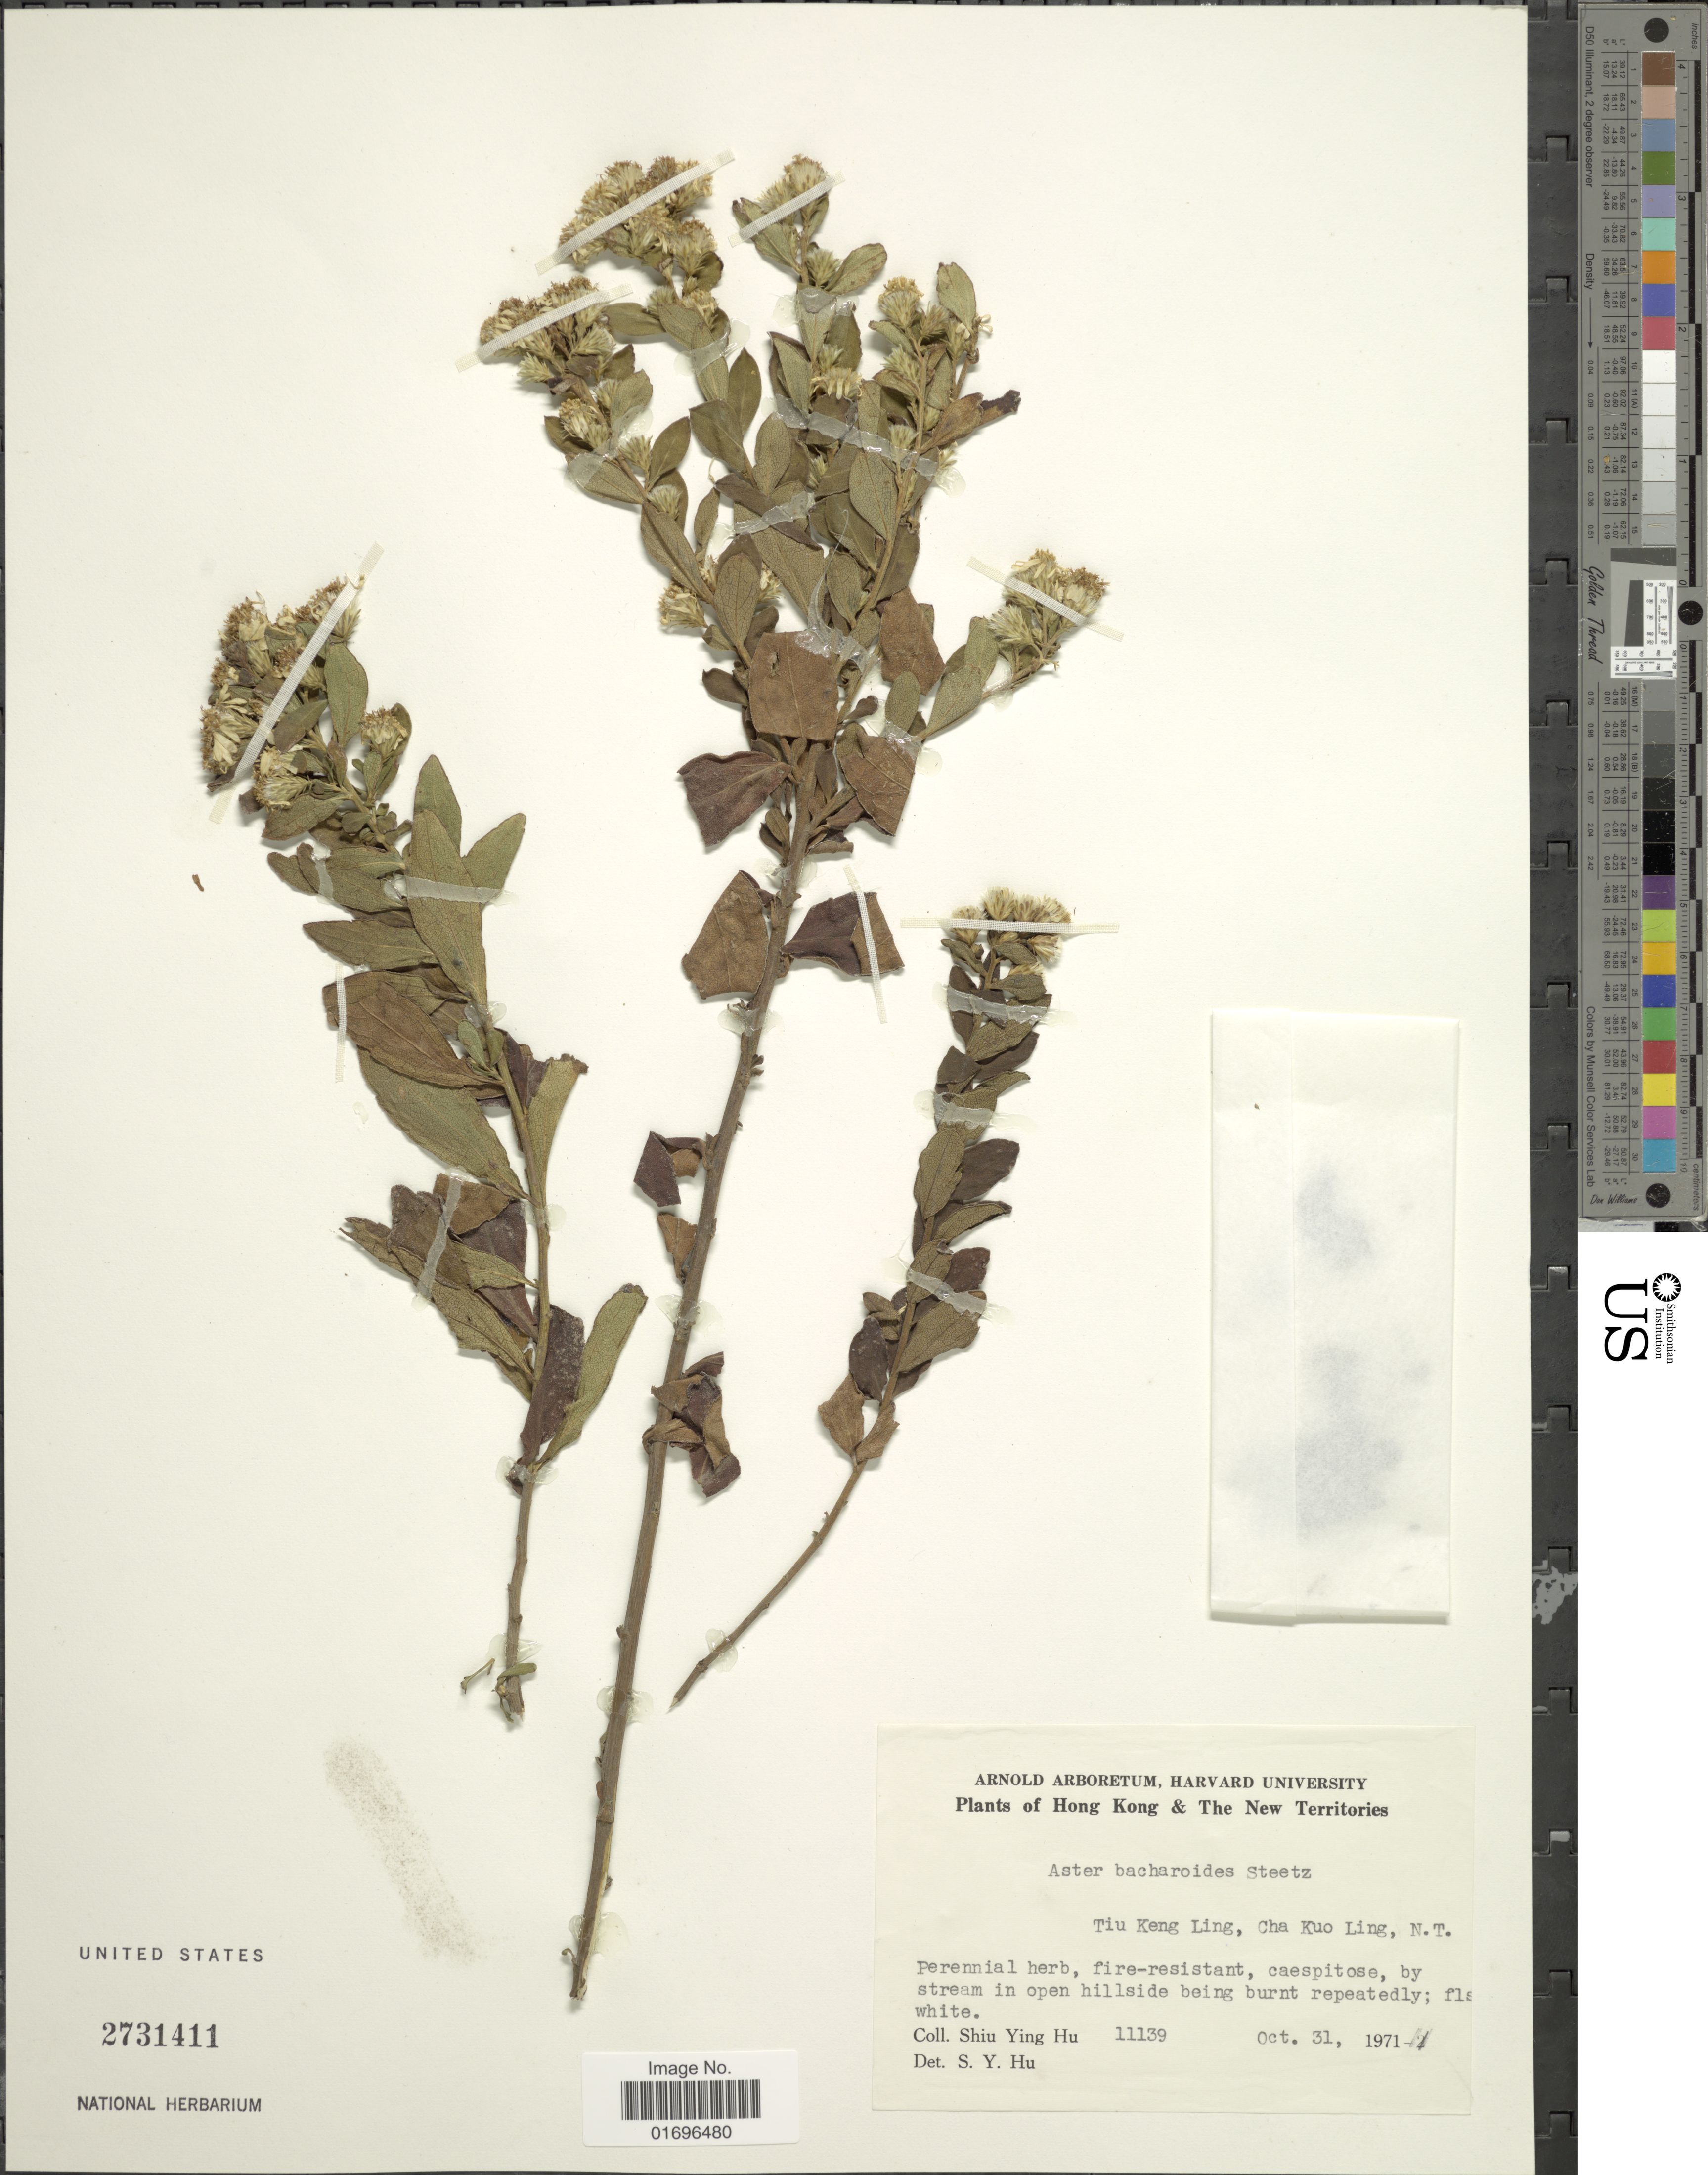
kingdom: Plantae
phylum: Tracheophyta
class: Magnoliopsida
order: Asterales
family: Asteraceae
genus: Aster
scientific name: Aster baccharoides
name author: (Benth.) Steetz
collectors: S. Y. Hu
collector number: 11139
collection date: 1971-10-31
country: China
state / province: Hong Kong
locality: Hong Kong & The New Territories. Tiu Keng Ling, Cha Kuo Ling, N.T.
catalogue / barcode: US 2731411